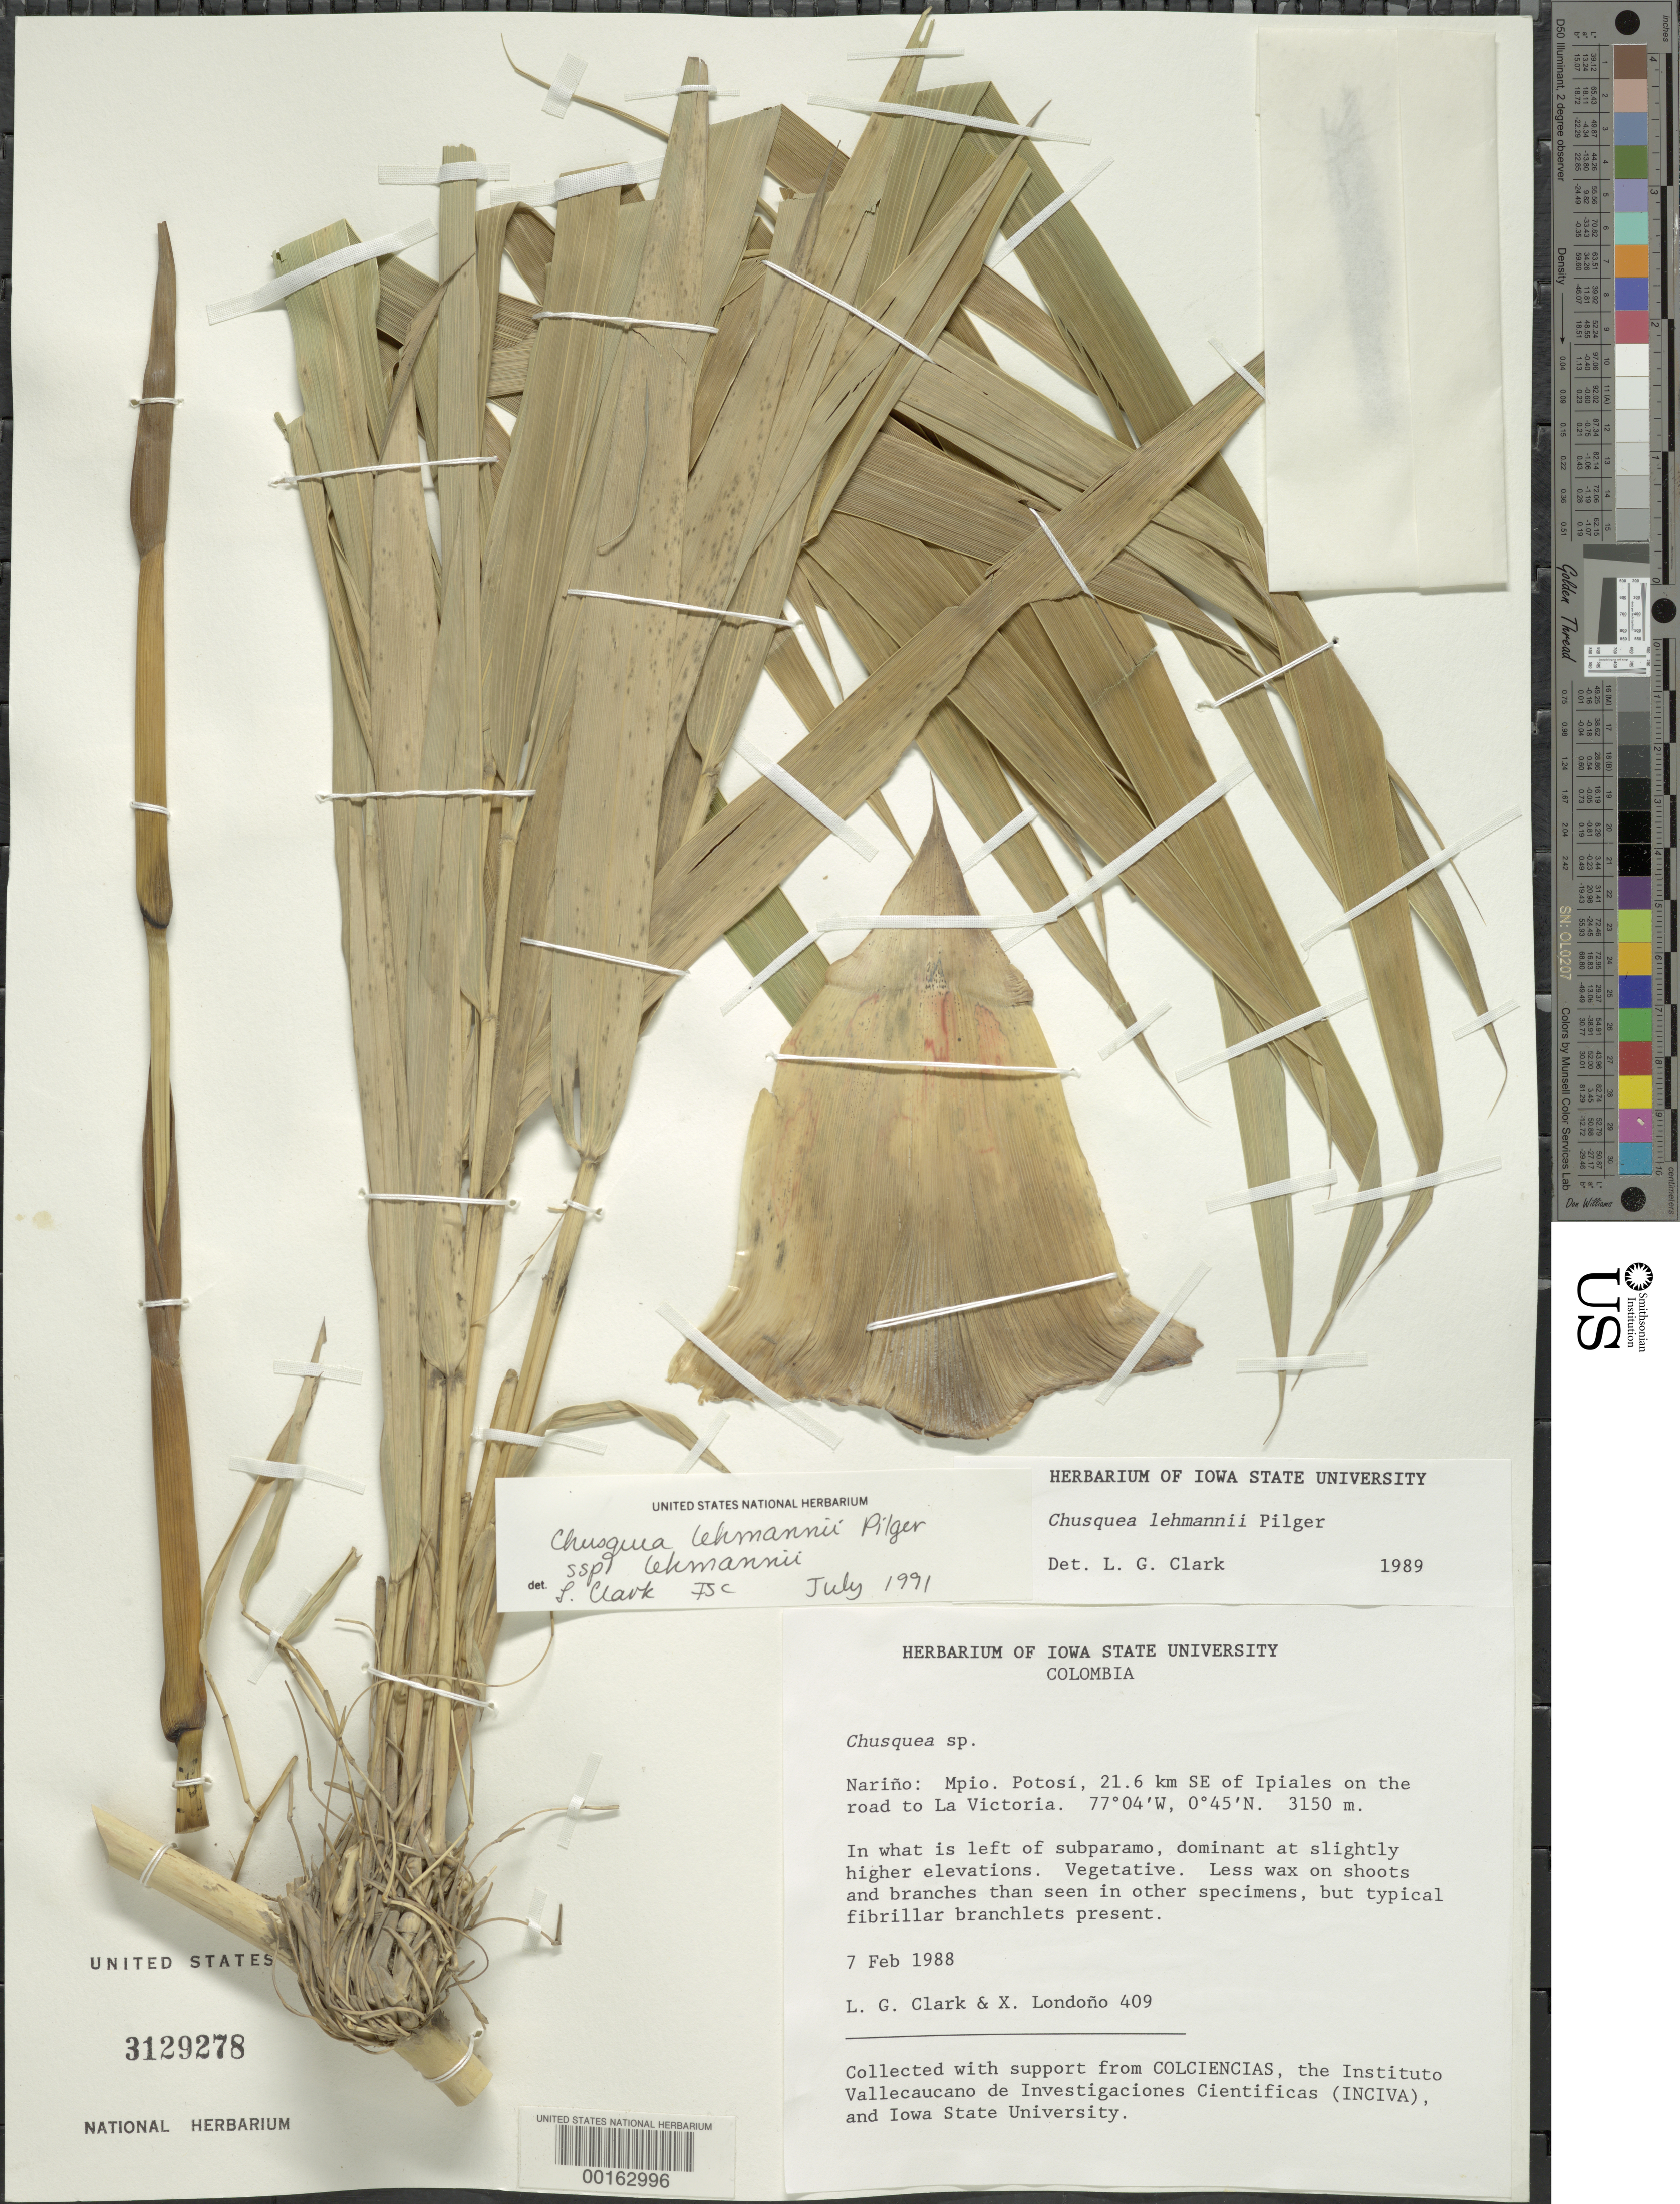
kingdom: Plantae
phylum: Tracheophyta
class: Liliopsida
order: Poales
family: Poaceae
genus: Chusquea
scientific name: Chusquea lehmannii subsp. lehmannii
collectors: L. G. Clark & X. Londoño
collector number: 409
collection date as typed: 07 Feb 1988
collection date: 1988-02-07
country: Colombia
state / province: Nariño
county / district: Potosí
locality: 21.6 km SE of Ipiales on the road to La Victoria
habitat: Subparamo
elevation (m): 3150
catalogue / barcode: US 3129278